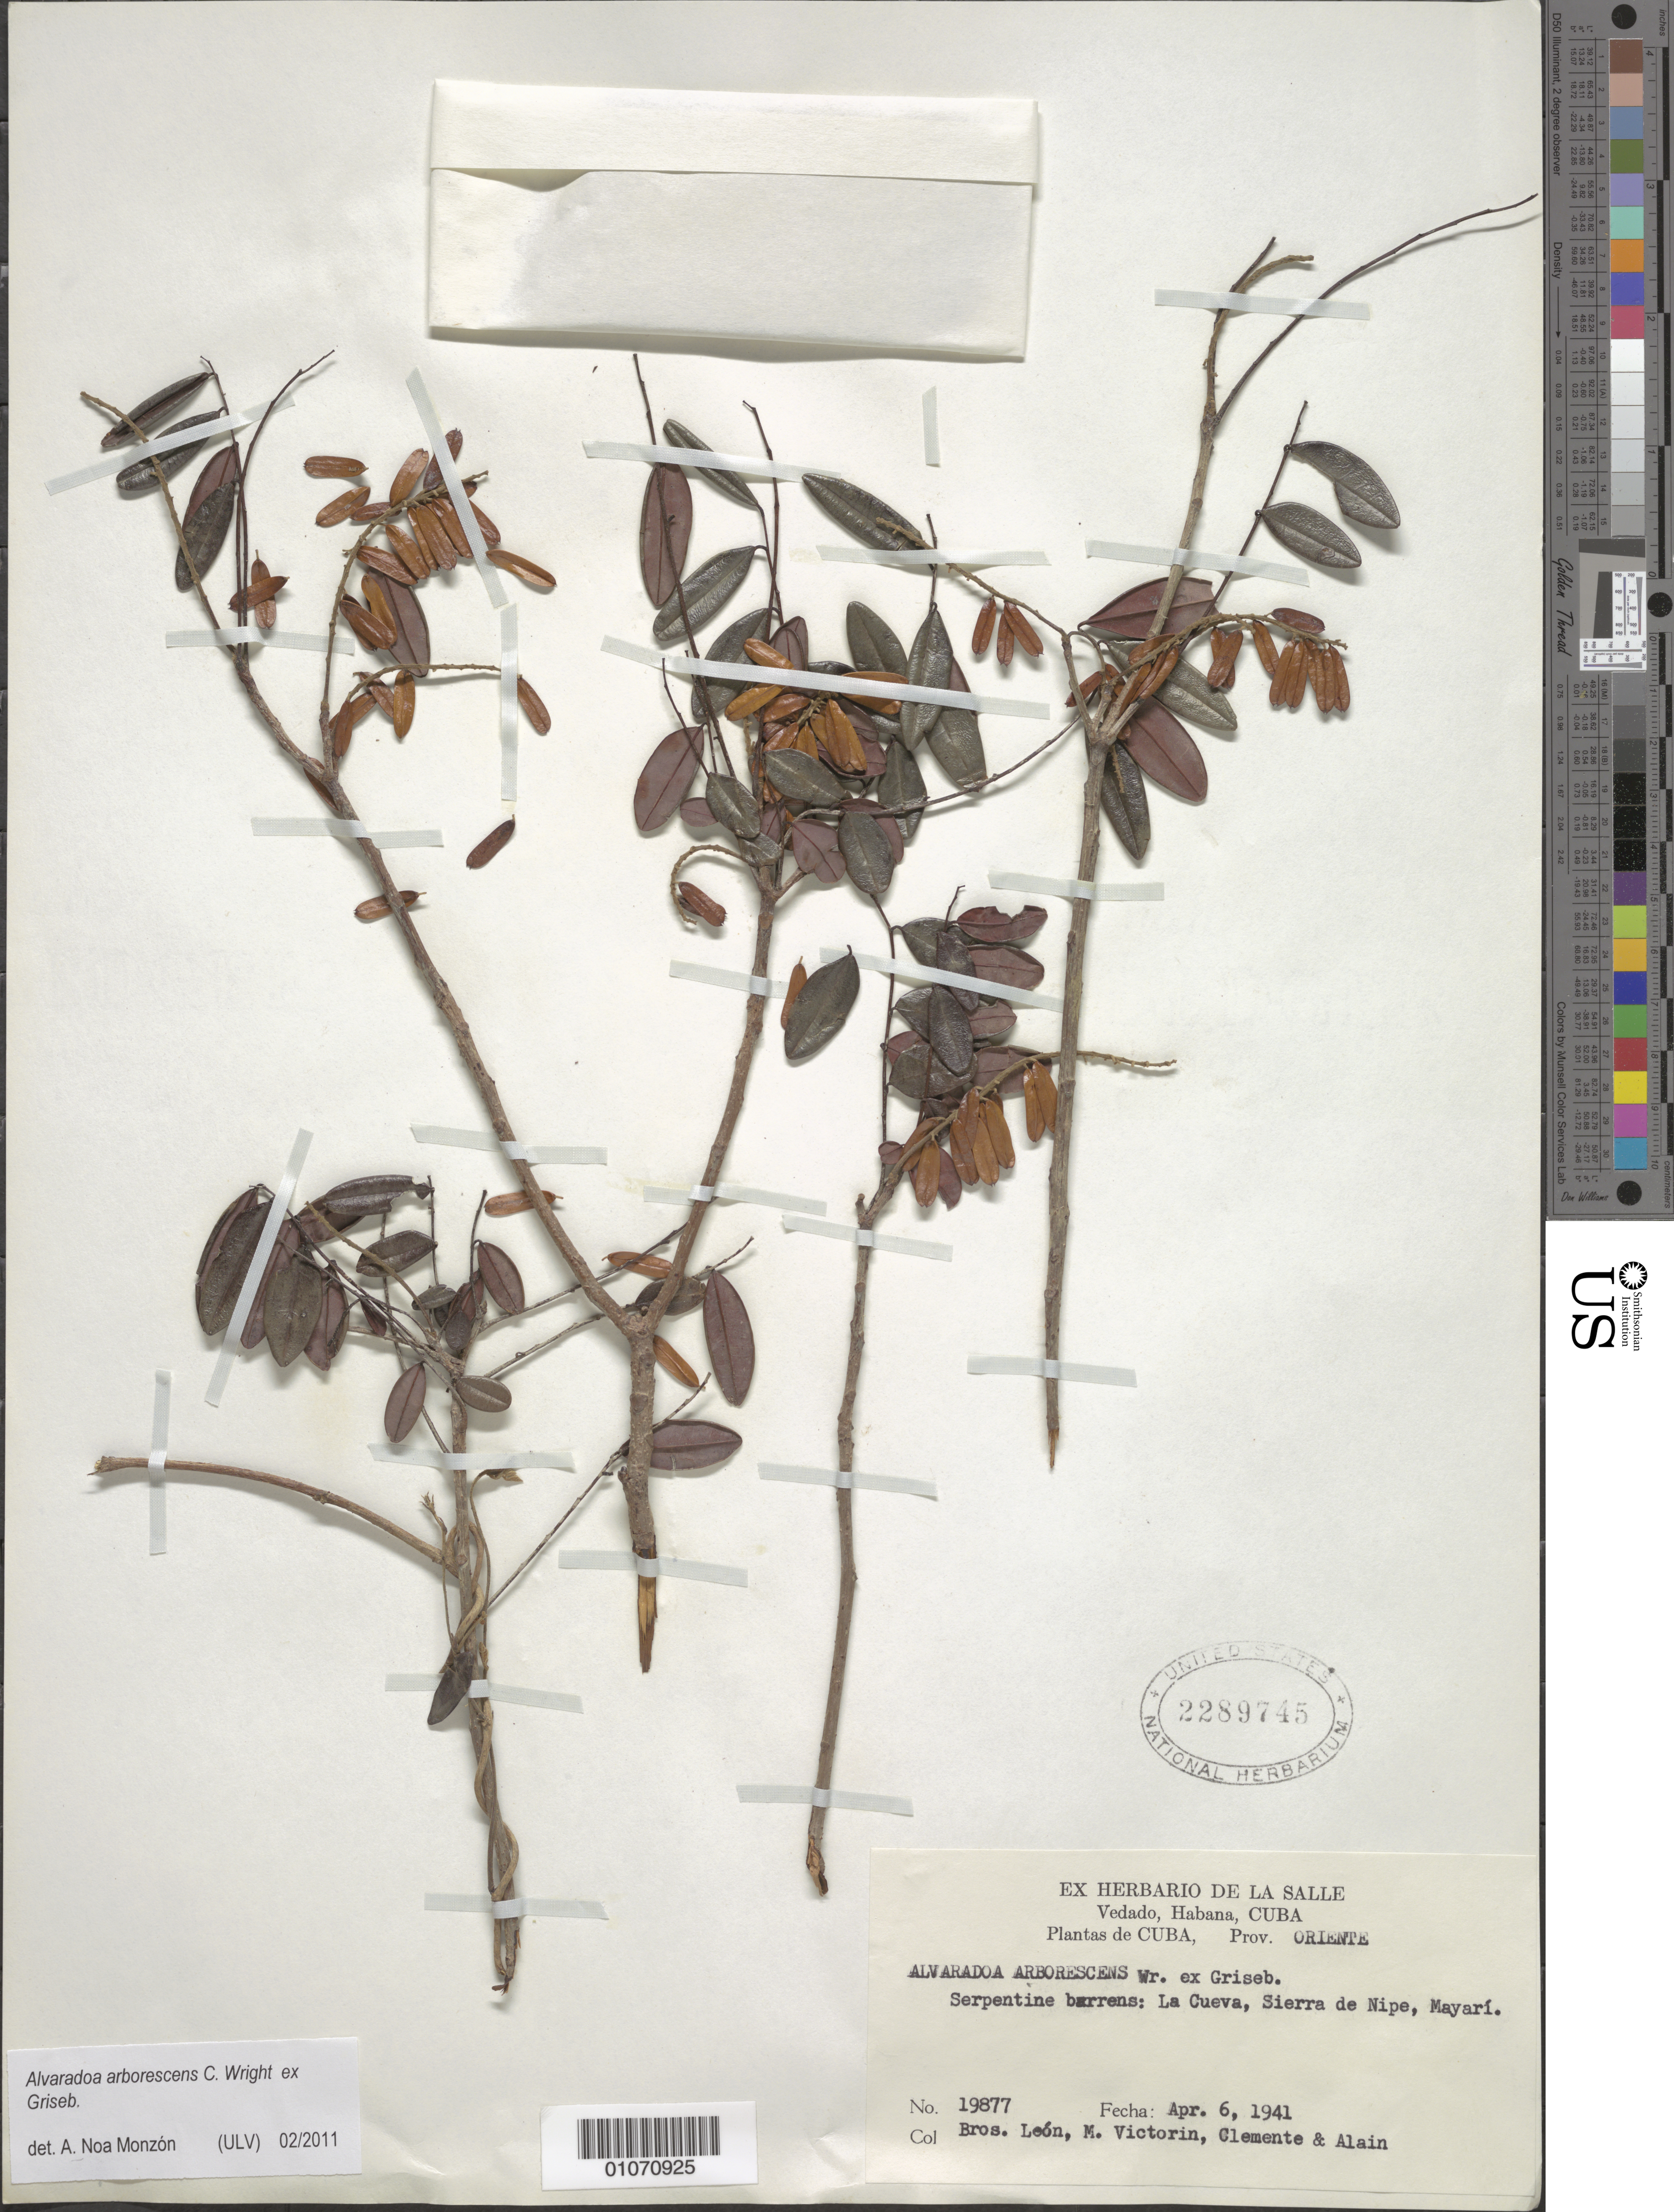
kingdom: Plantae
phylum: Tracheophyta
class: Magnoliopsida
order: Picramniales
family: Picramniaceae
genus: Alvaradoa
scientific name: Alvaradoa arborescens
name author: C. Wright in Griseb.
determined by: Noa Monzón, A.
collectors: Bro. León, Fr. Marie-Victorin, Bro. Clemente & A. H. Liogier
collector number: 19877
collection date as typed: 06 Apr 1941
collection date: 1941-04-06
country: Cuba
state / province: Oriente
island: Cuba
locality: La Cueva, Sierra de Nope, Mayarí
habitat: Serpentine barrens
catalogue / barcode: US 2289667